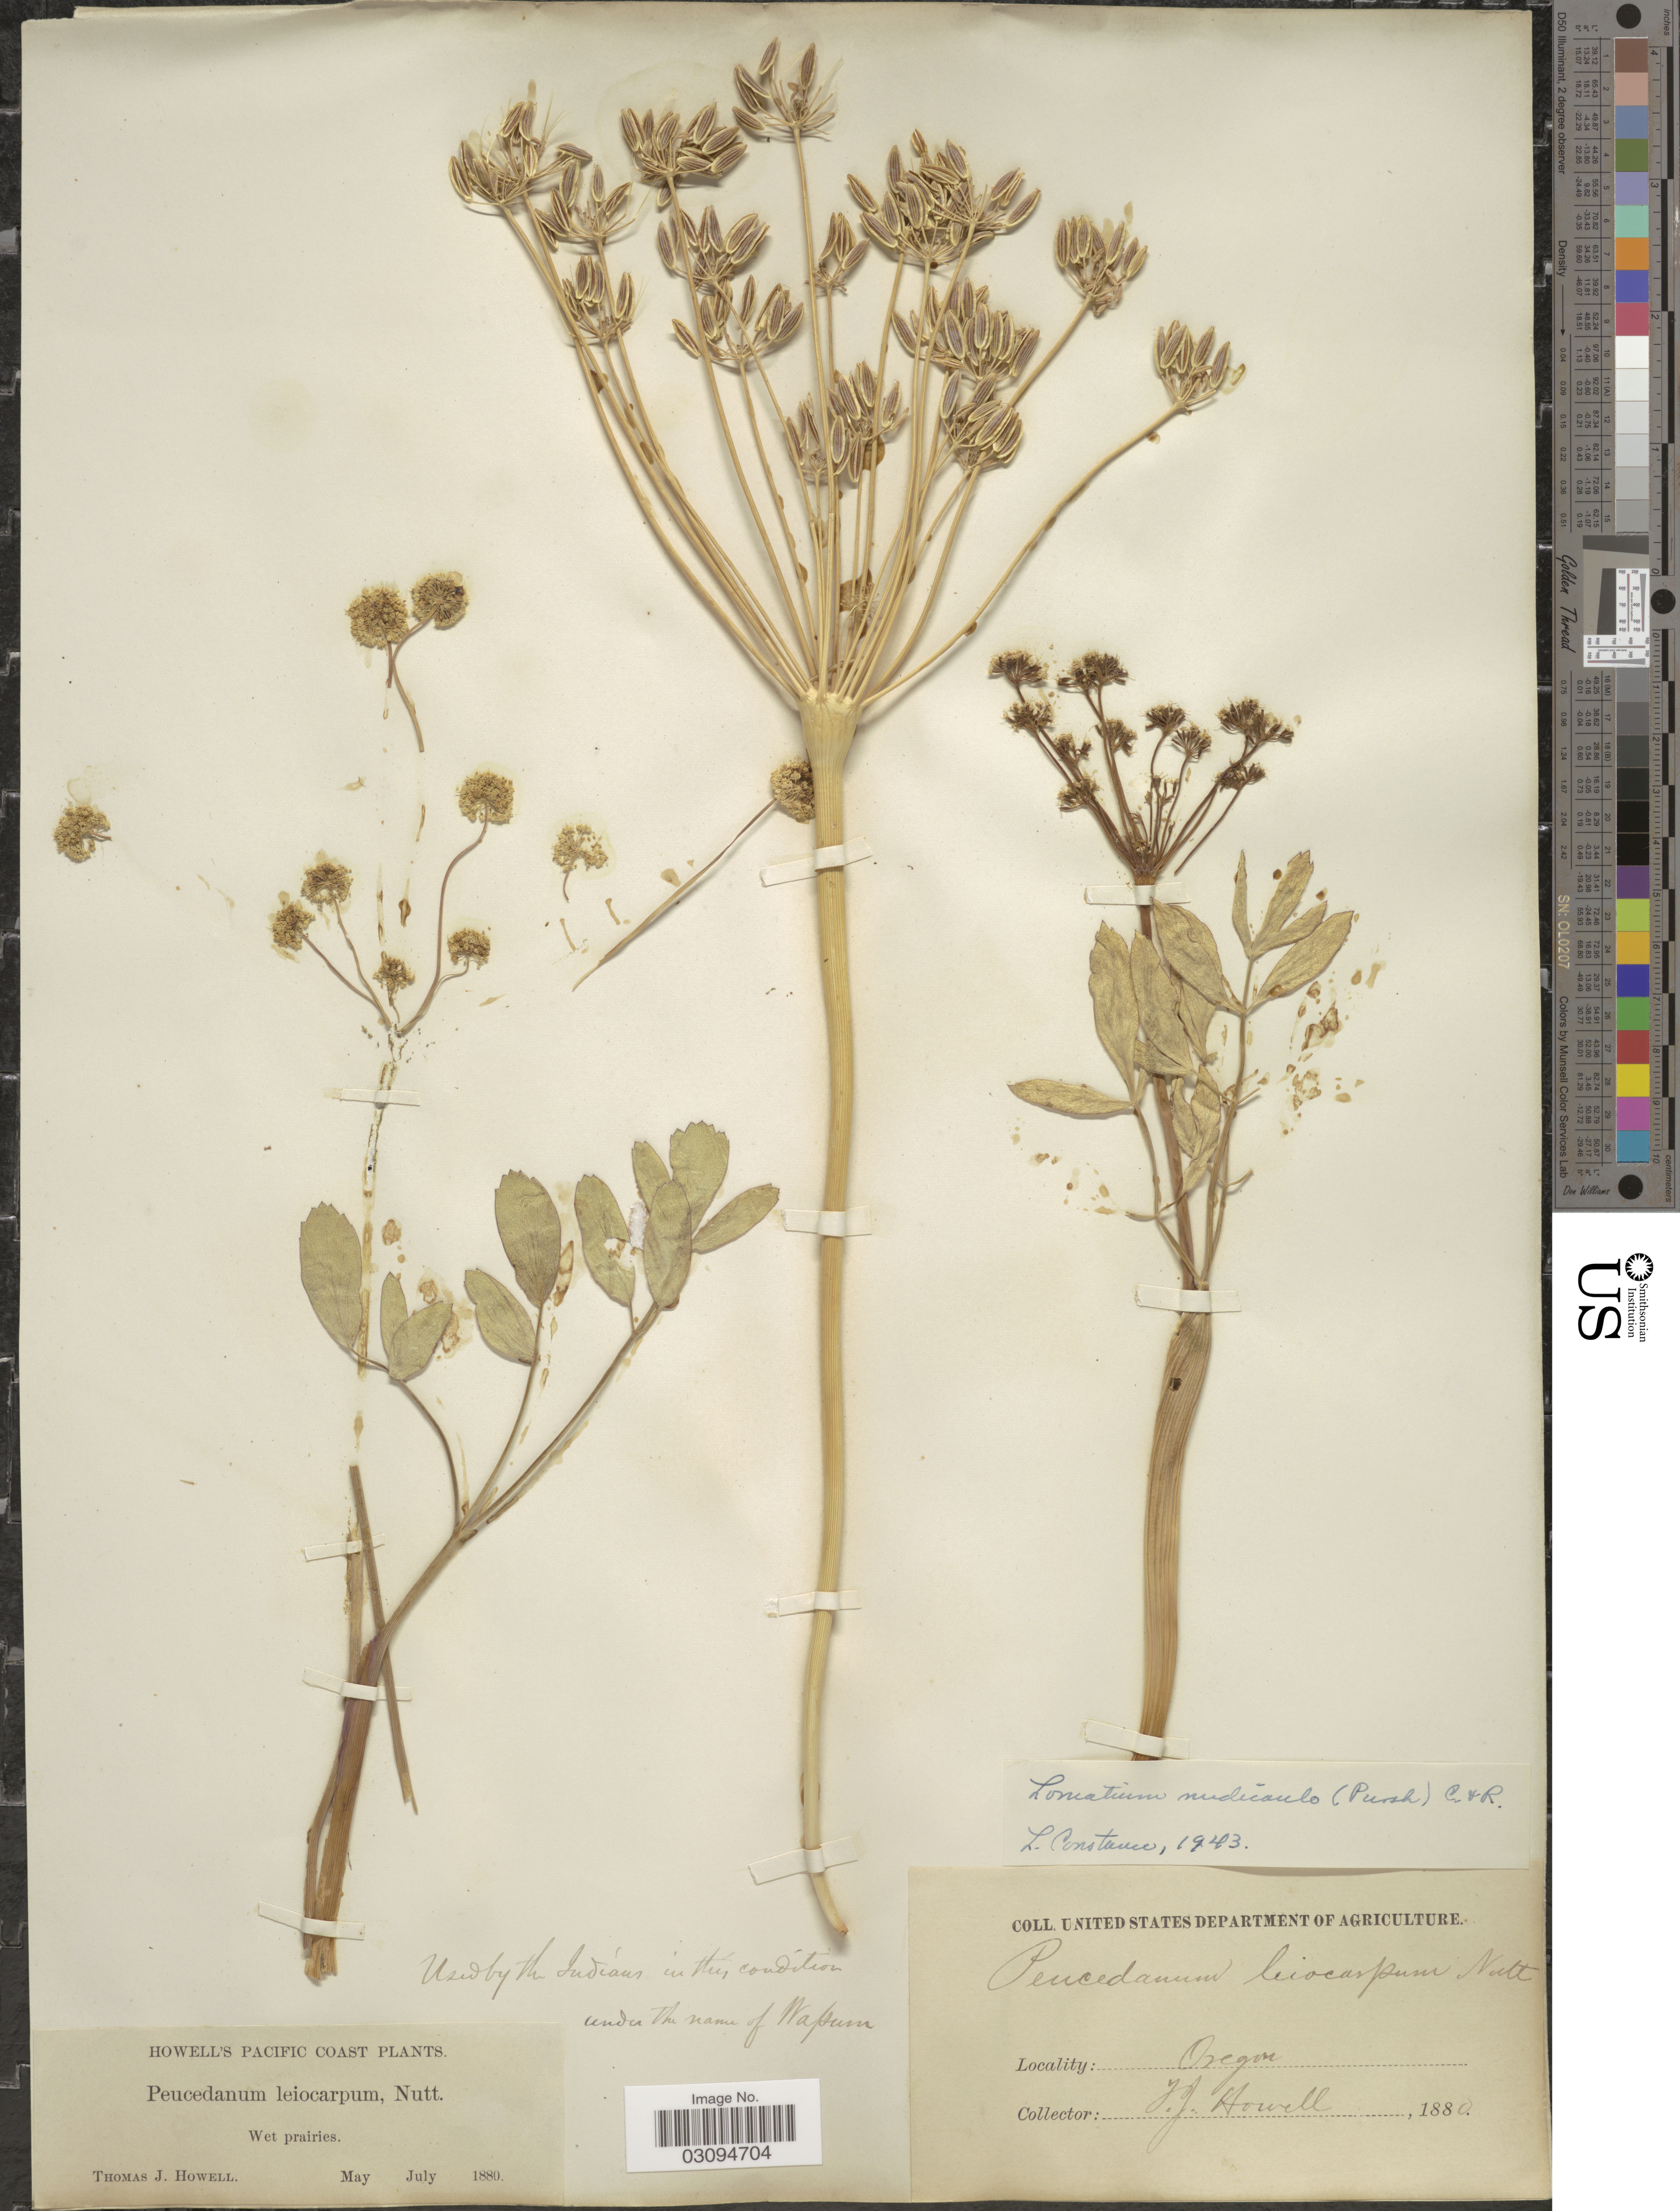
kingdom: Plantae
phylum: Tracheophyta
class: Magnoliopsida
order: Apiales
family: Apiaceae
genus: Lomatium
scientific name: Lomatium nudicaule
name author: (Pursh) J.M. Coult. & Rose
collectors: T. J. Howell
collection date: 1880-05/1880-07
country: United States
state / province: Oregon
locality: Pacific Coast. Wet prairies.